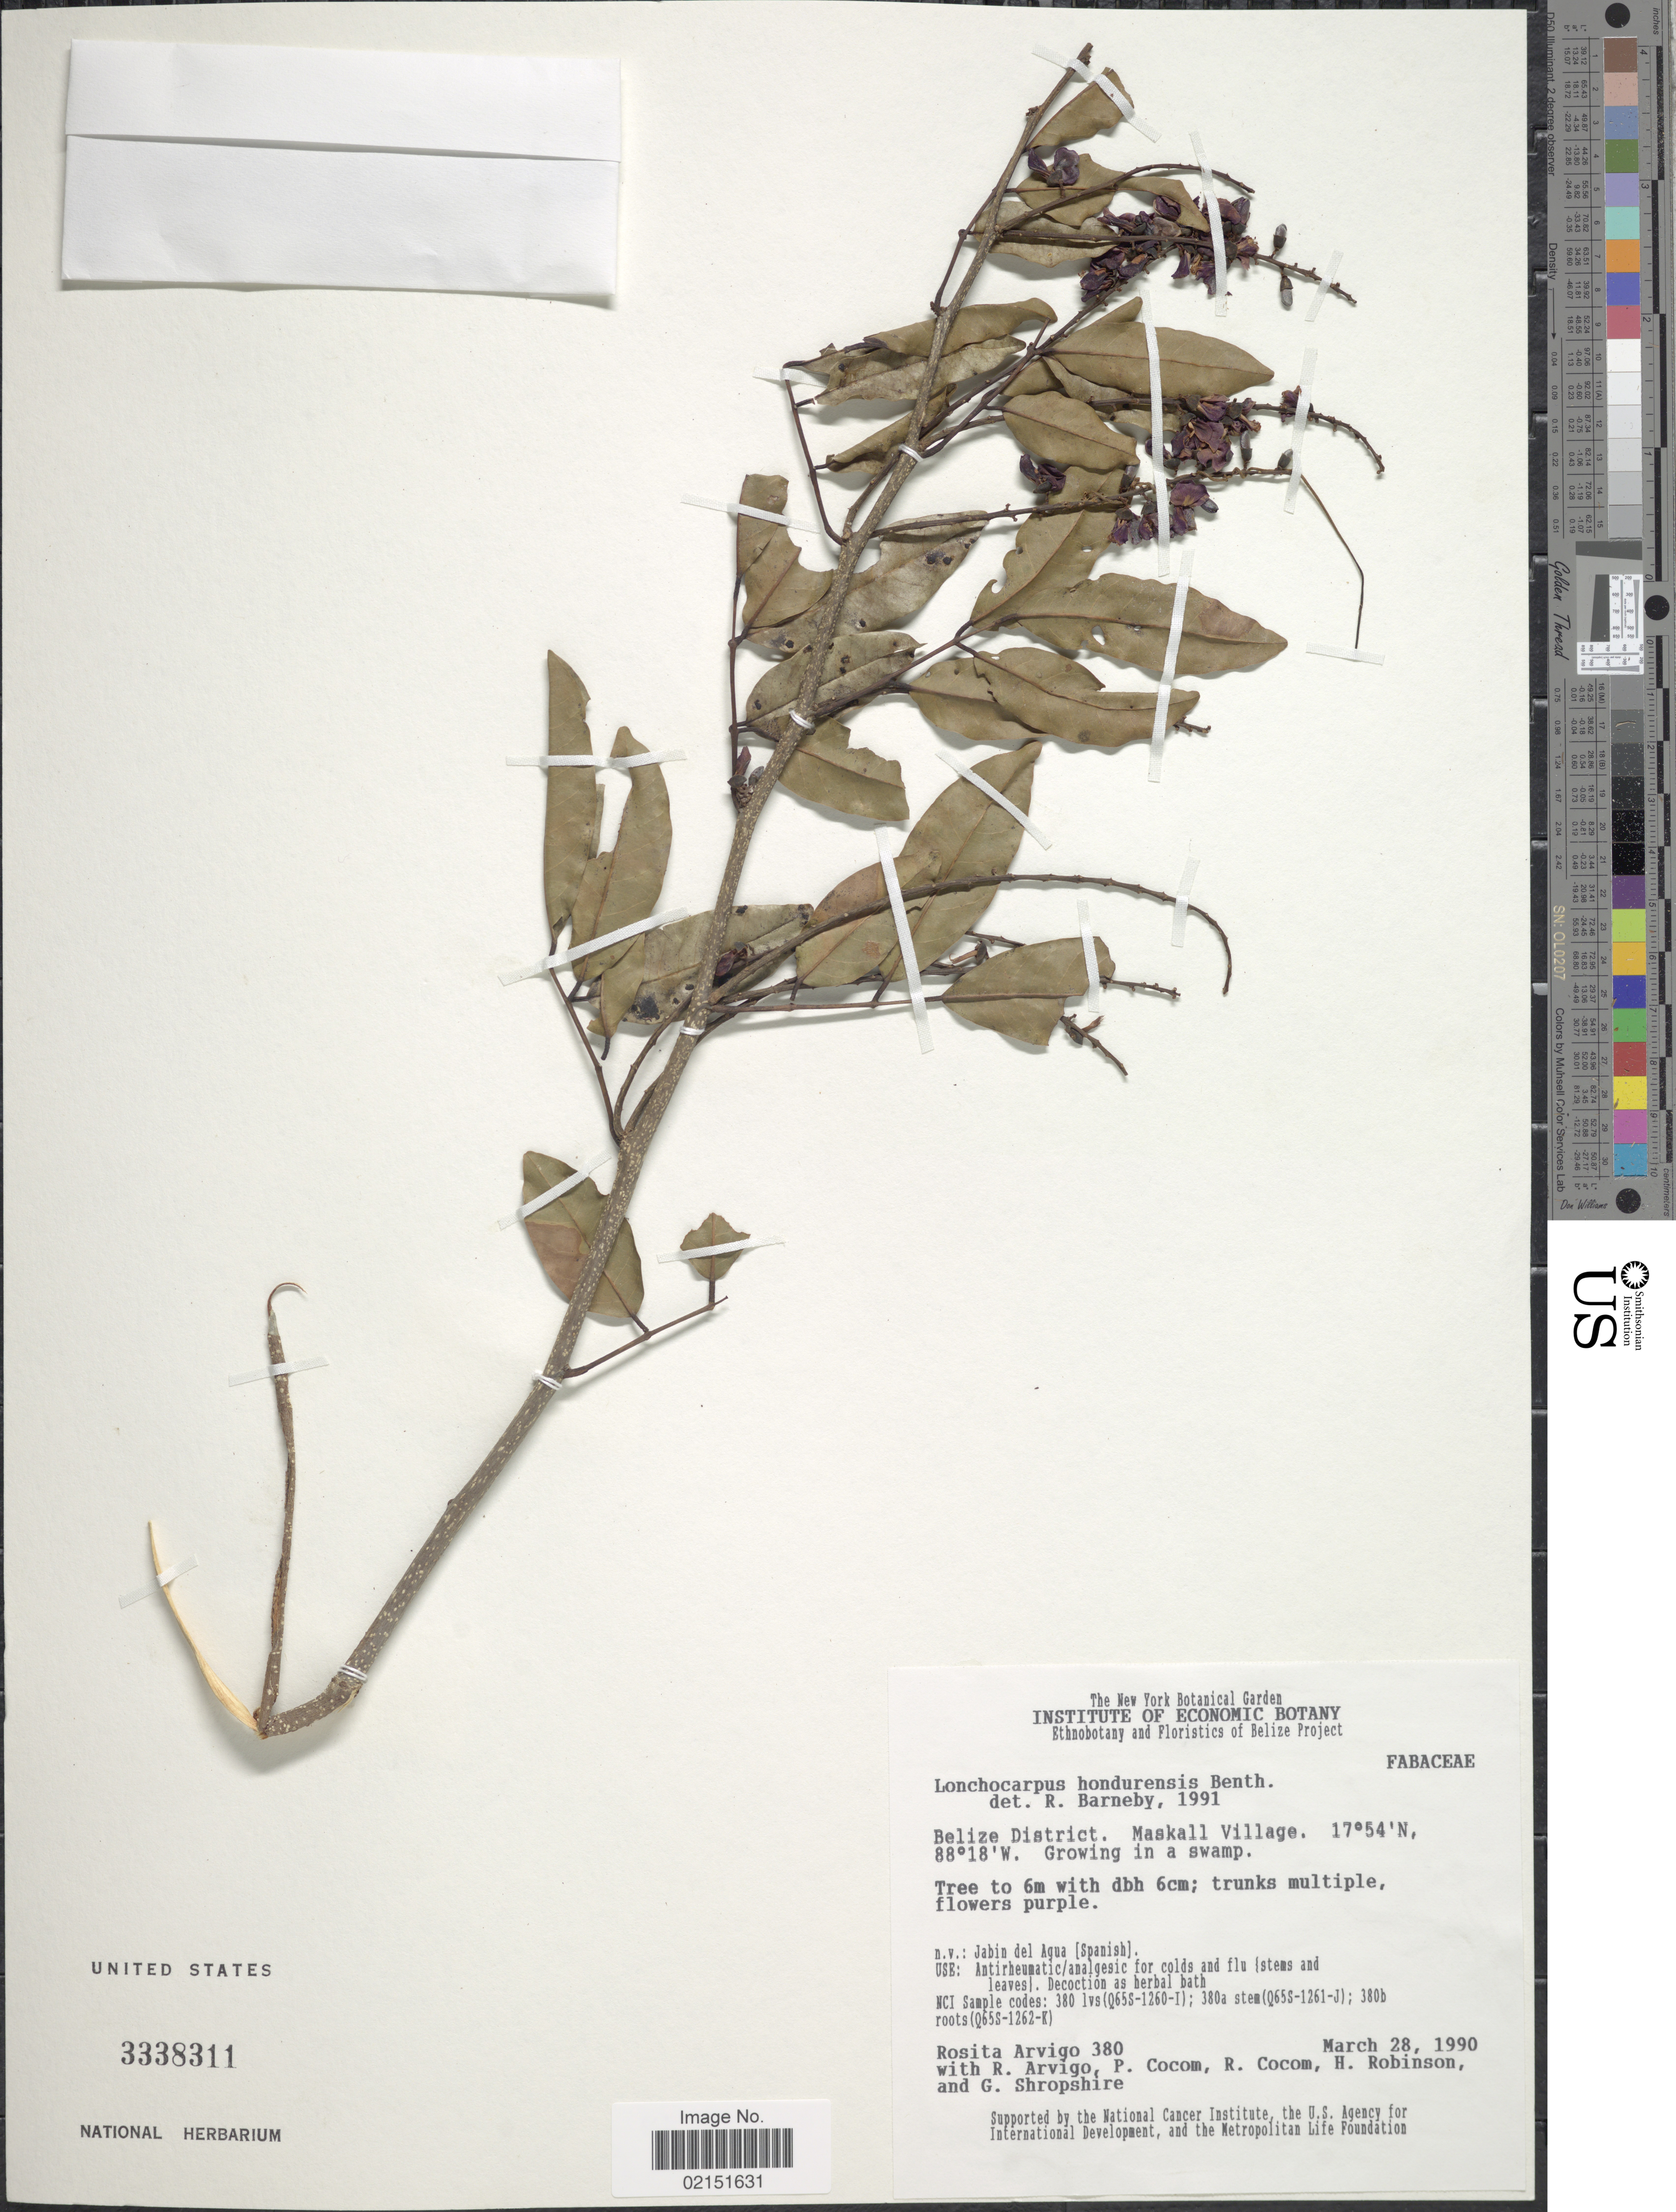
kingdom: Plantae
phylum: Tracheophyta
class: Magnoliopsida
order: Fabales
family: Fabaceae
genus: Lonchocarpus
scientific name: Lonchocarpus hondurensis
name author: Benth.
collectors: R. Arvigo, R. Arvigo, P. Cocom, R. Cocom & et al.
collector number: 380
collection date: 1990-03-28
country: Belize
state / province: Belize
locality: Belize District. Maskall Village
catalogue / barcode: US 3338311